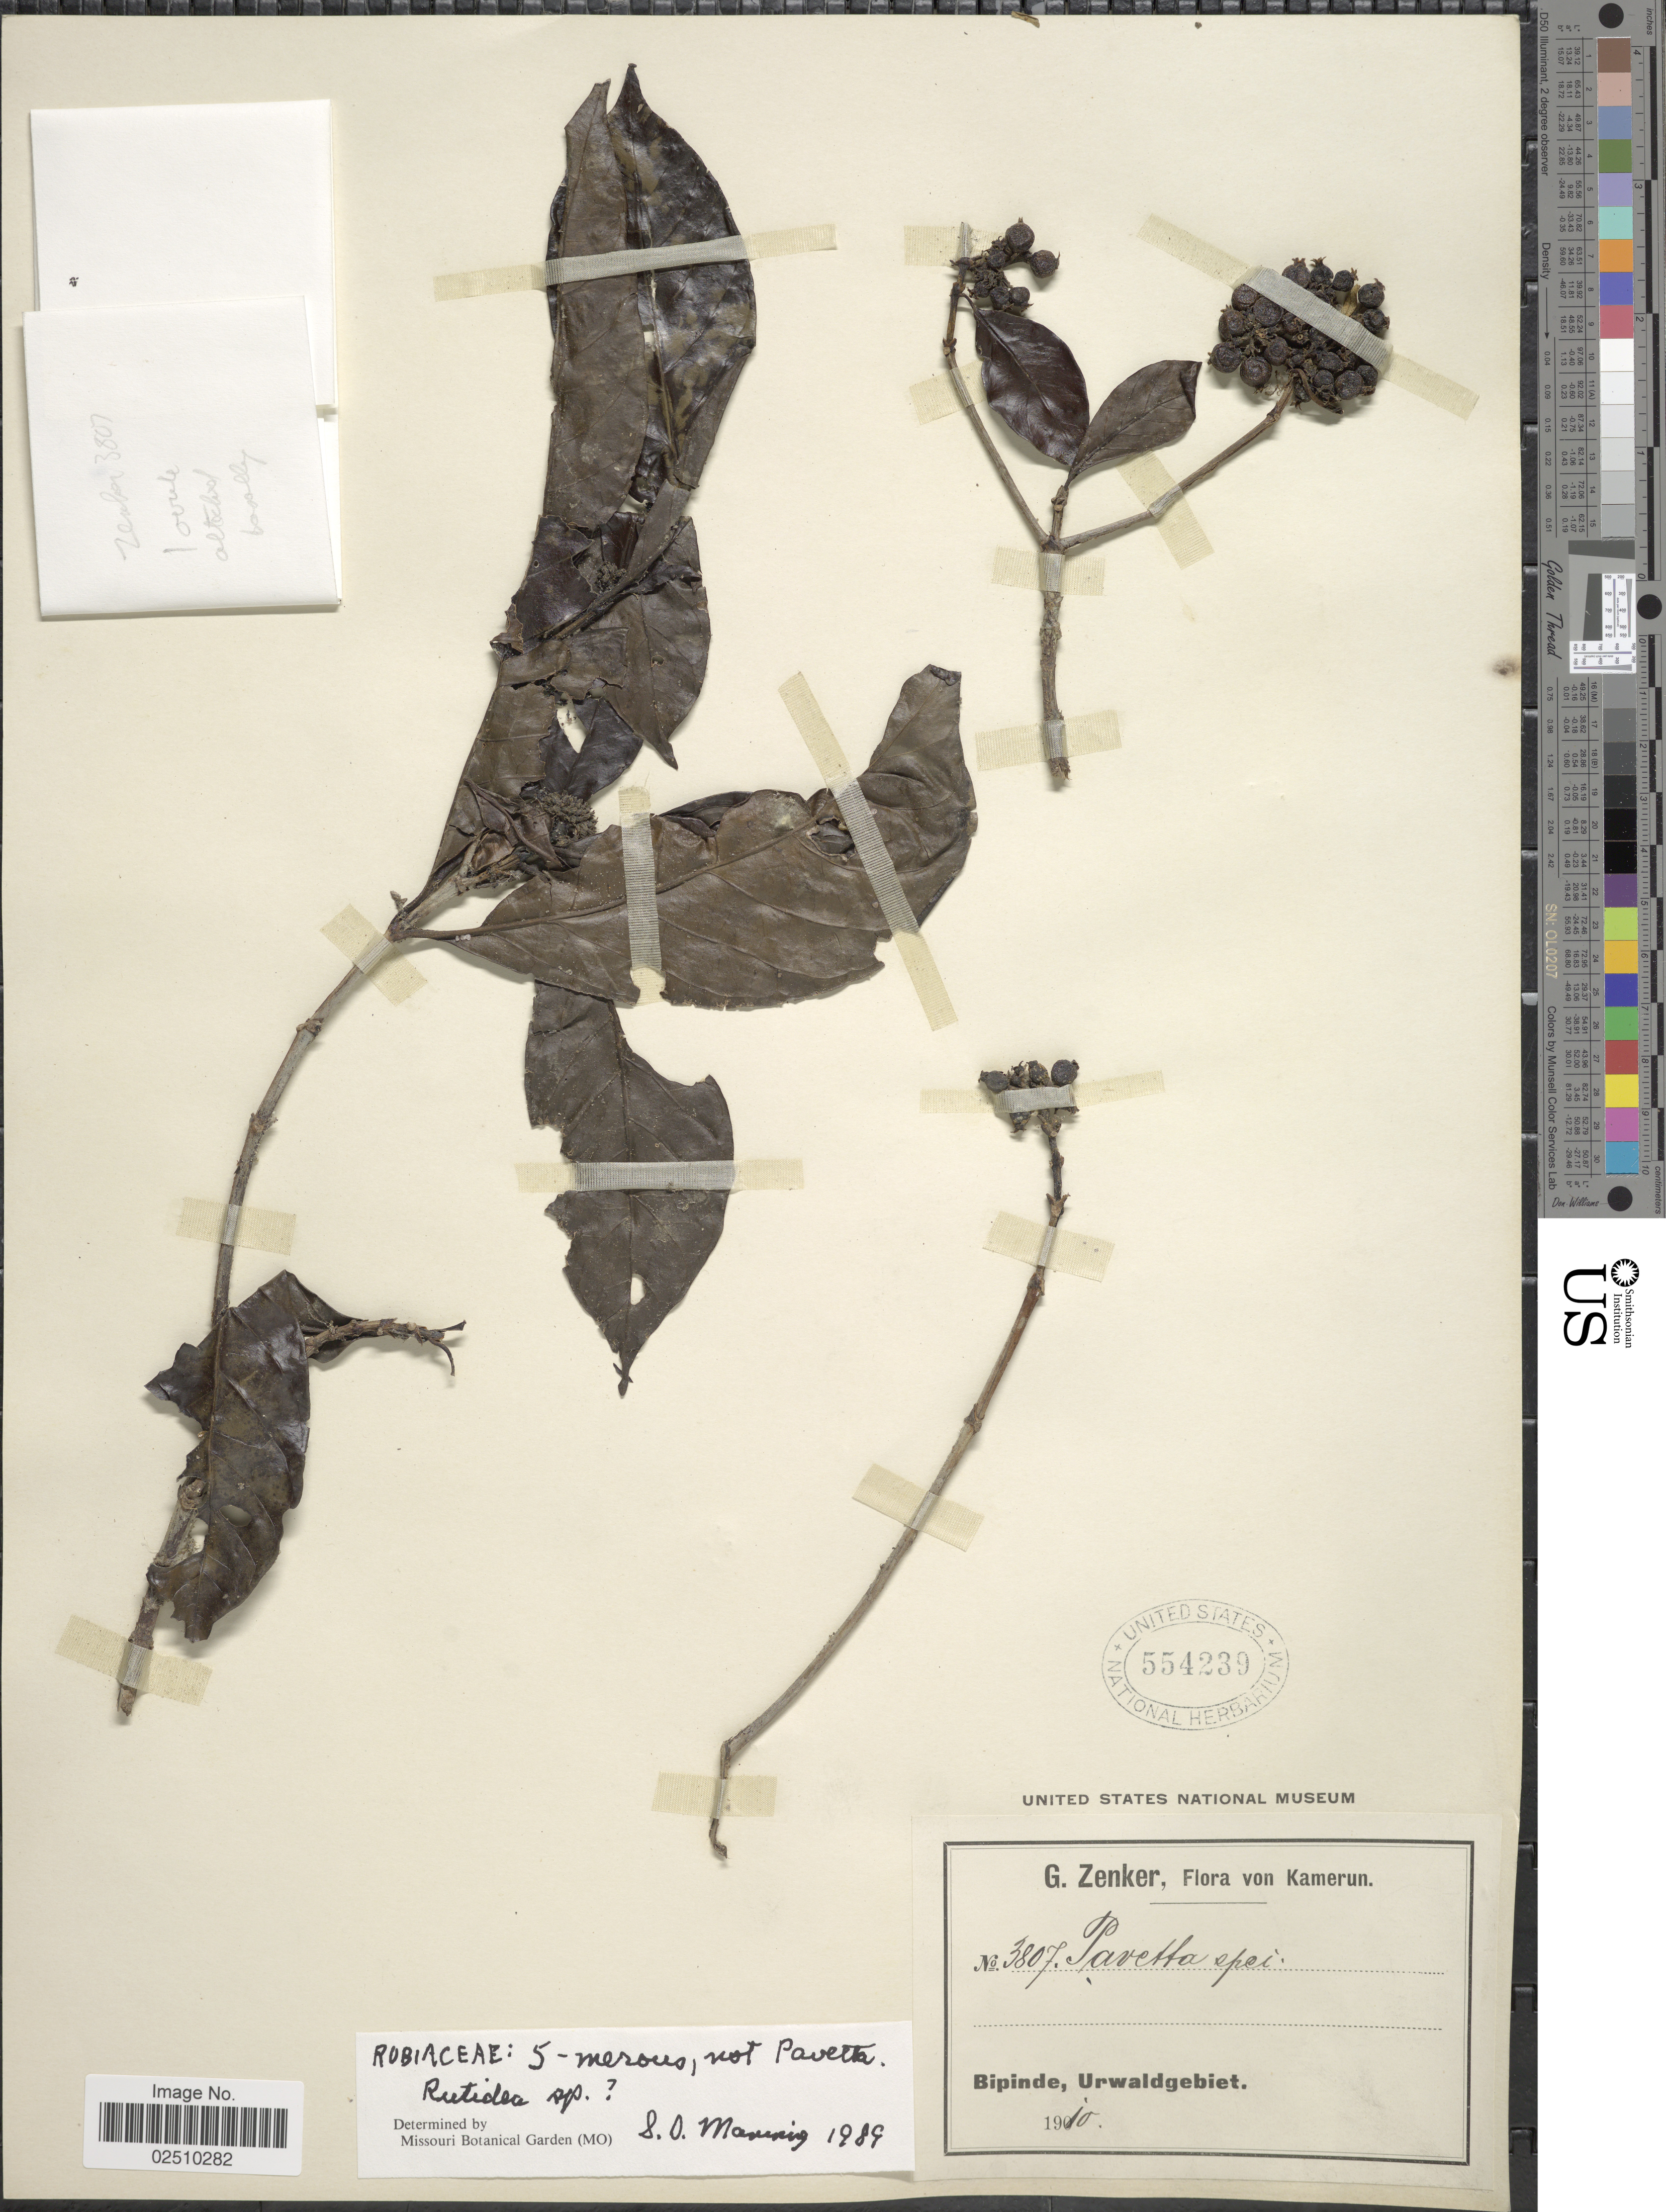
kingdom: Plantae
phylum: Tracheophyta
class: Magnoliopsida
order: Gentianales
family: Rubiaceae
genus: Rutidea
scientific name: Rutidea sp.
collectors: G. A. Zenker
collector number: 3807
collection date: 1910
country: Cameroon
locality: Kamerun. Bipinde, Urwaldgebiet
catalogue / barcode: US 554239